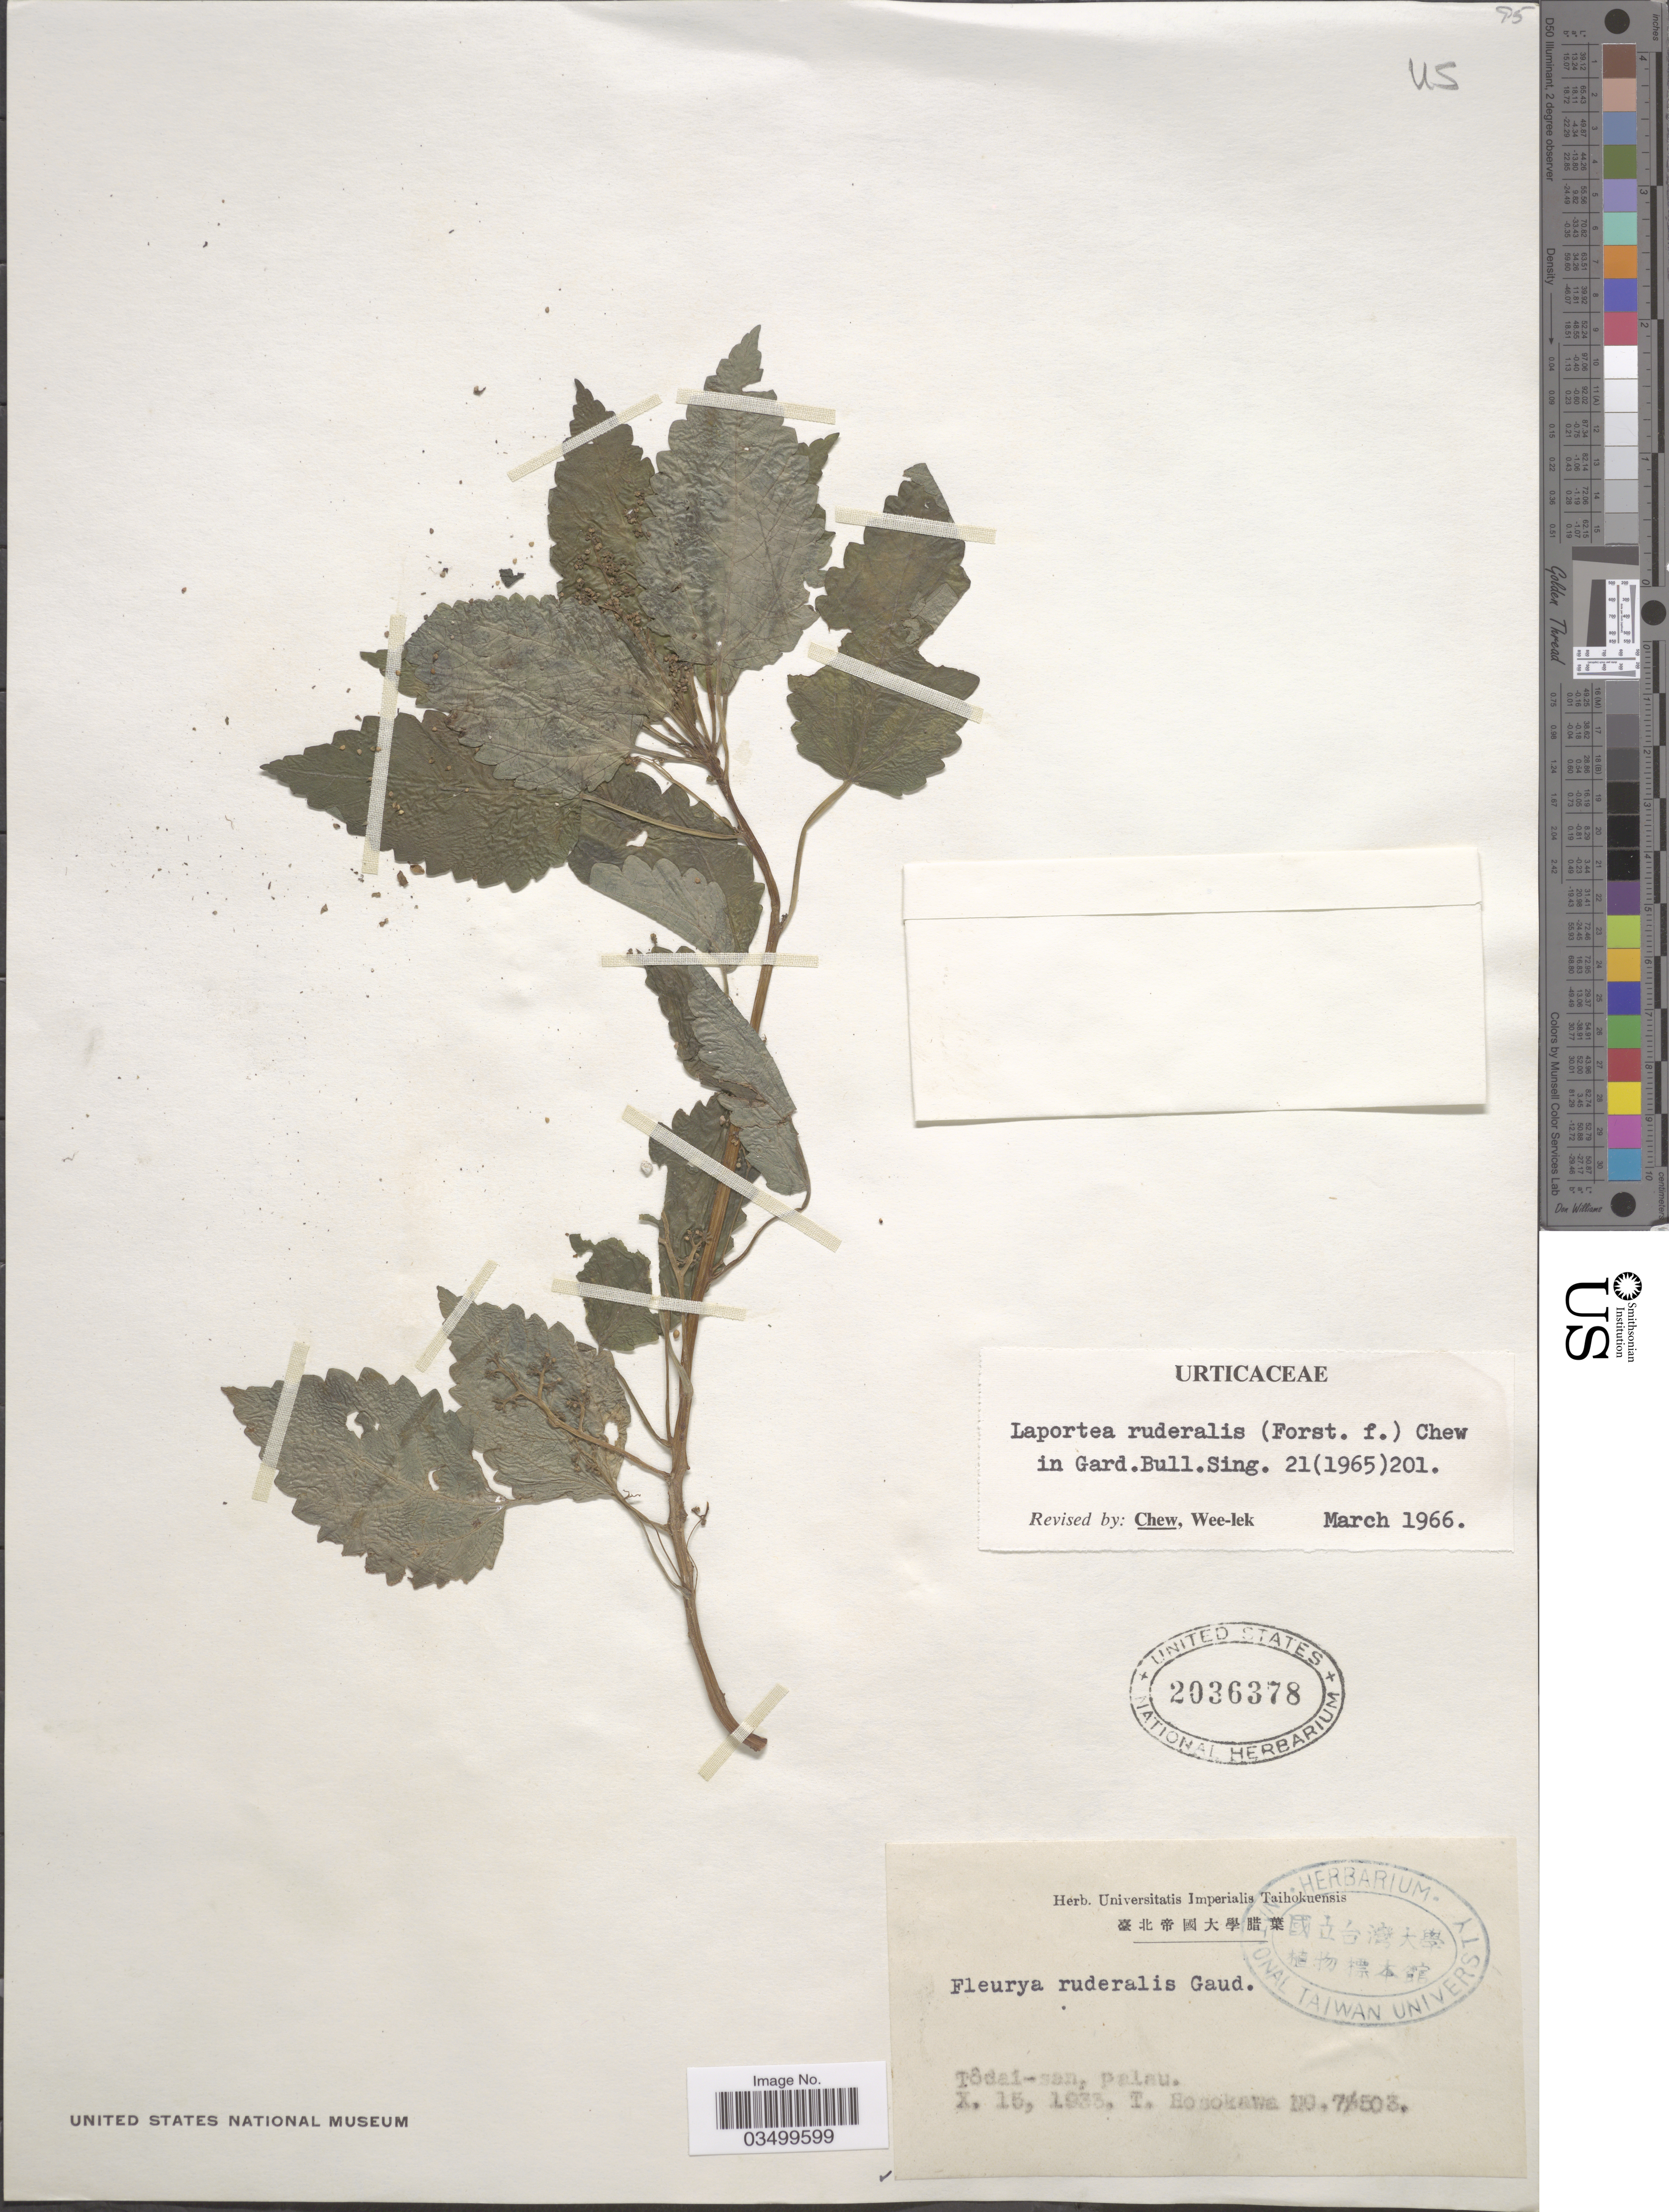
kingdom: Plantae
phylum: Tracheophyta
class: Magnoliopsida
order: Rosales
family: Urticaceae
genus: Laportea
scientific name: Laportea ruderalis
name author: (G. Forst.) Chew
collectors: T. Hosokawa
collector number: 7503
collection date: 1933-10-15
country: Palau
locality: Tôdai-san, Palau.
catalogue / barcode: US 2036378